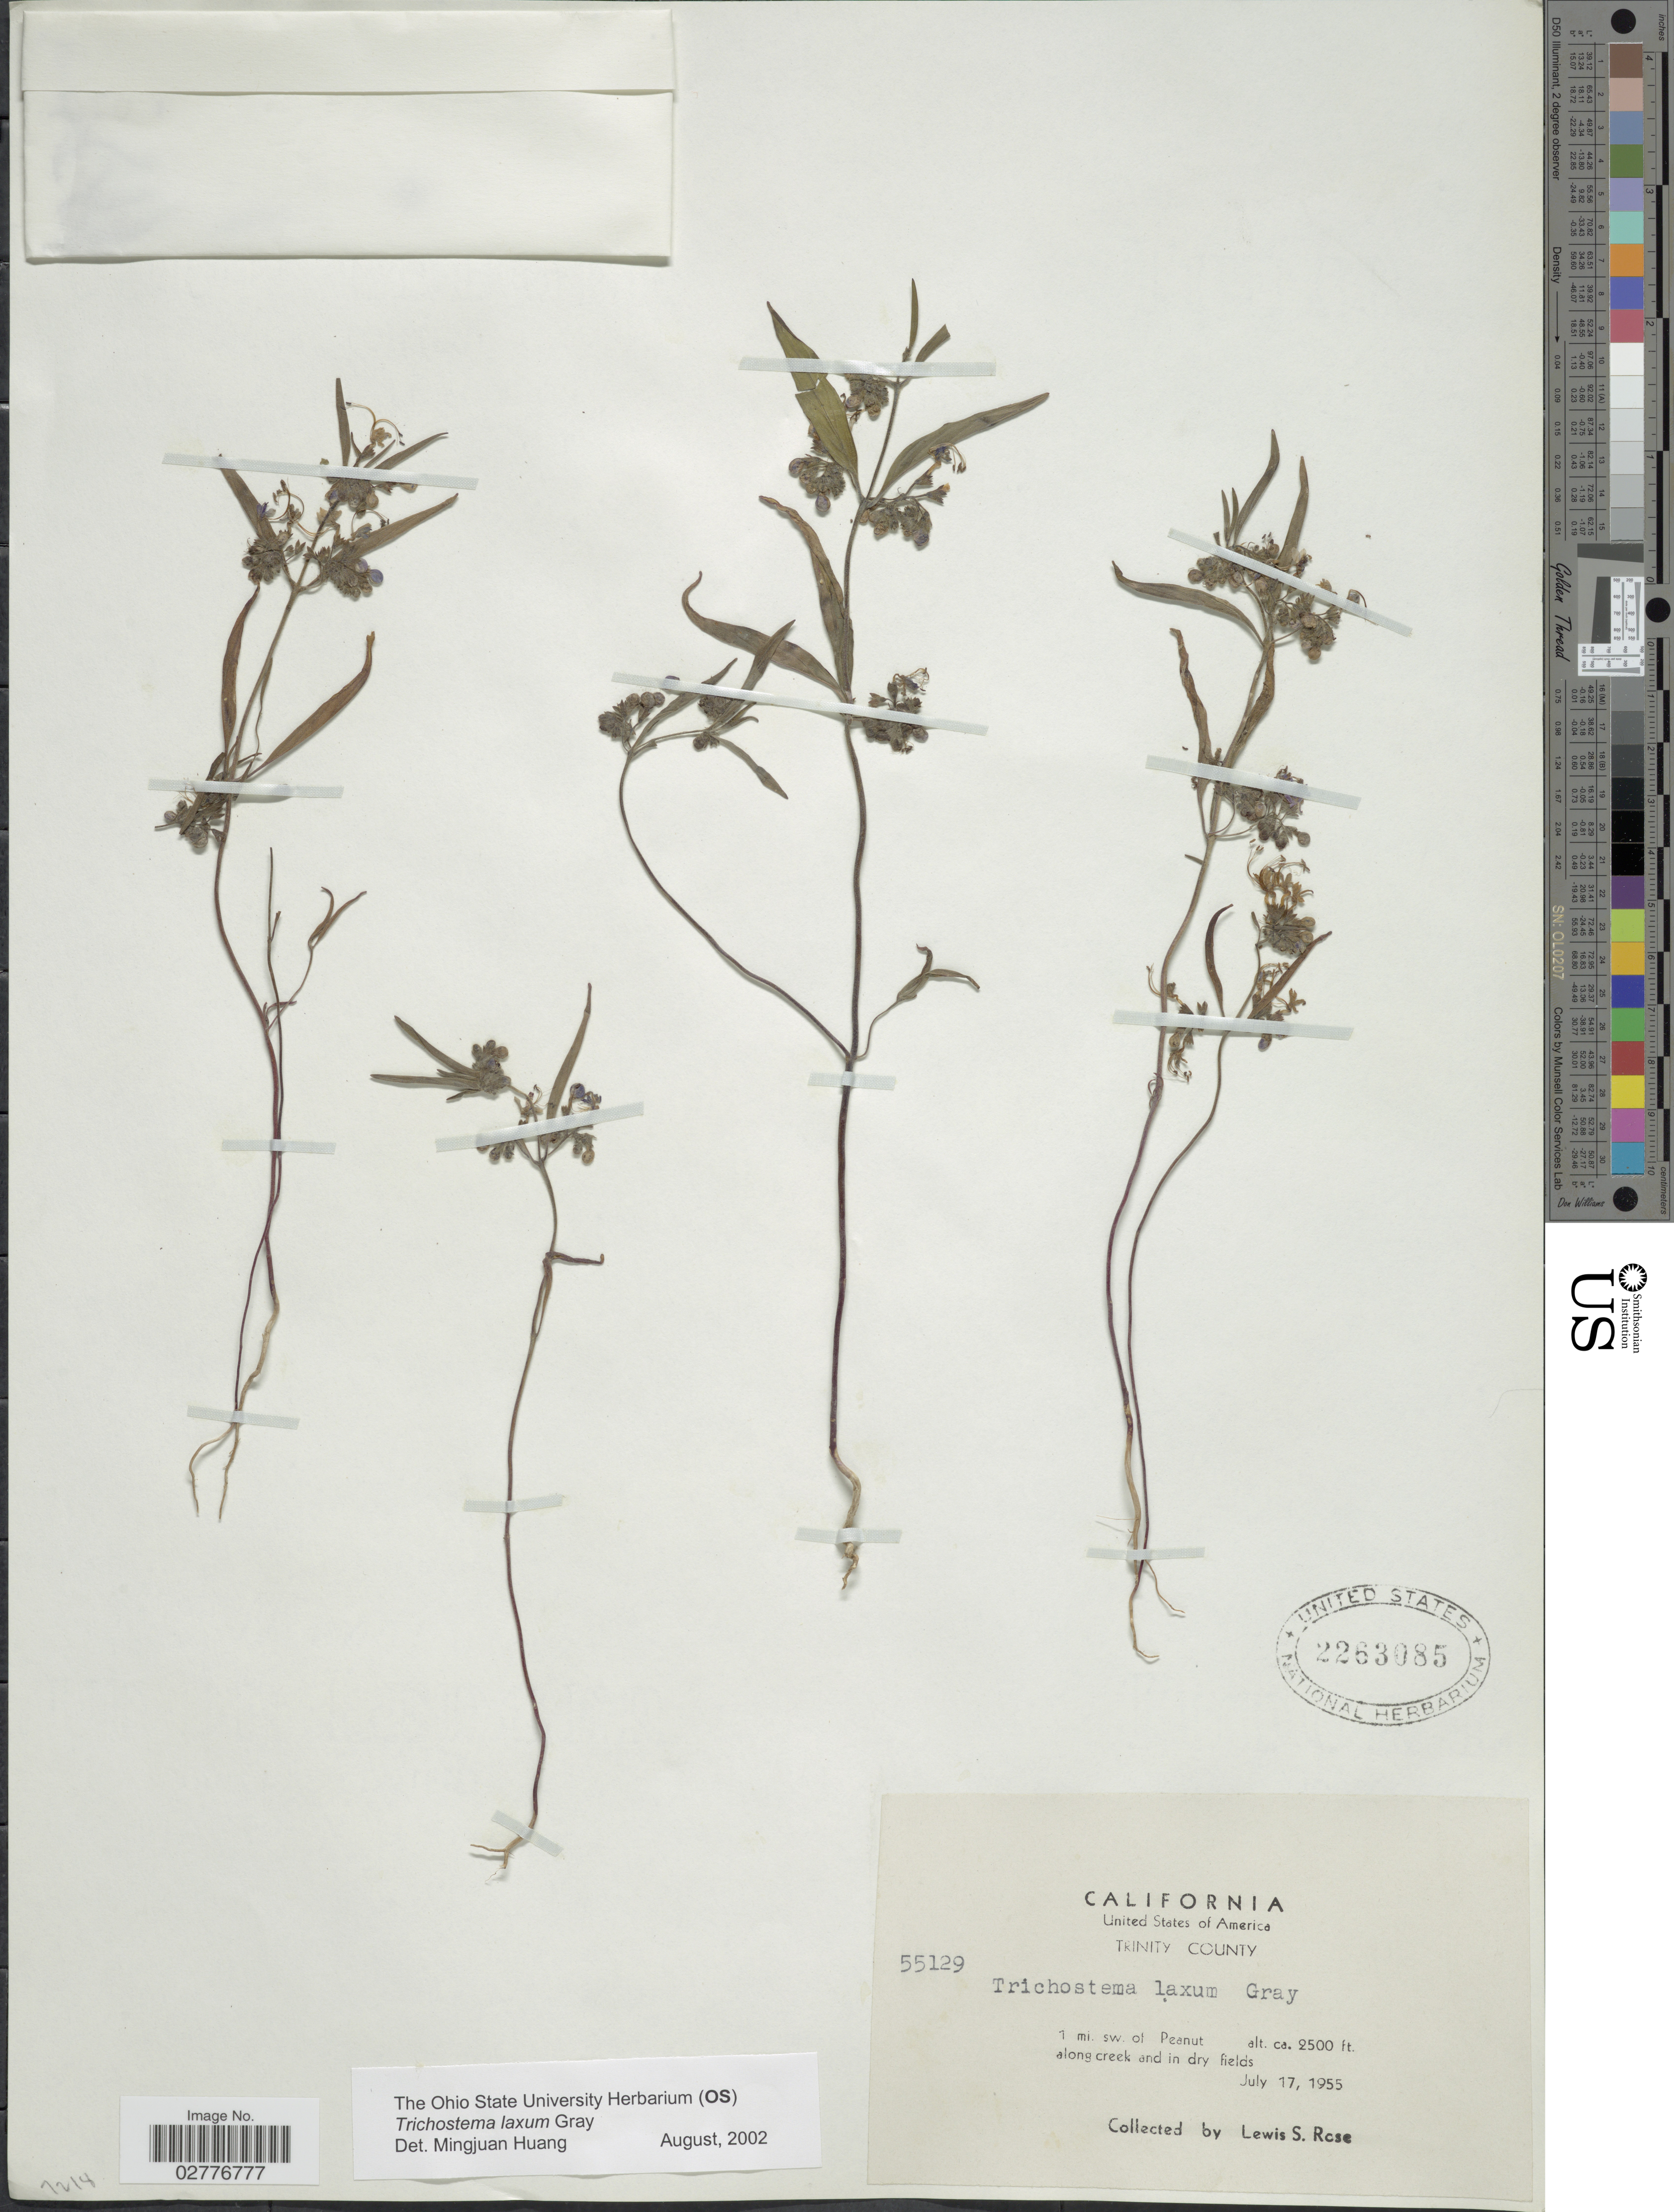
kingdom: Plantae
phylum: Tracheophyta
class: Magnoliopsida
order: Lamiales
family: Lamiaceae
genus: Trichostema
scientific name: Trichostema laxum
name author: A. Gray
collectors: L. S. Rose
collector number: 55129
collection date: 1955-07-17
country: United States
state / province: California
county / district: Trinity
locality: Trinity County. 1 mi. sw. of Peanut along creek and in dry fields.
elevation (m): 762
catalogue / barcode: US 2263085